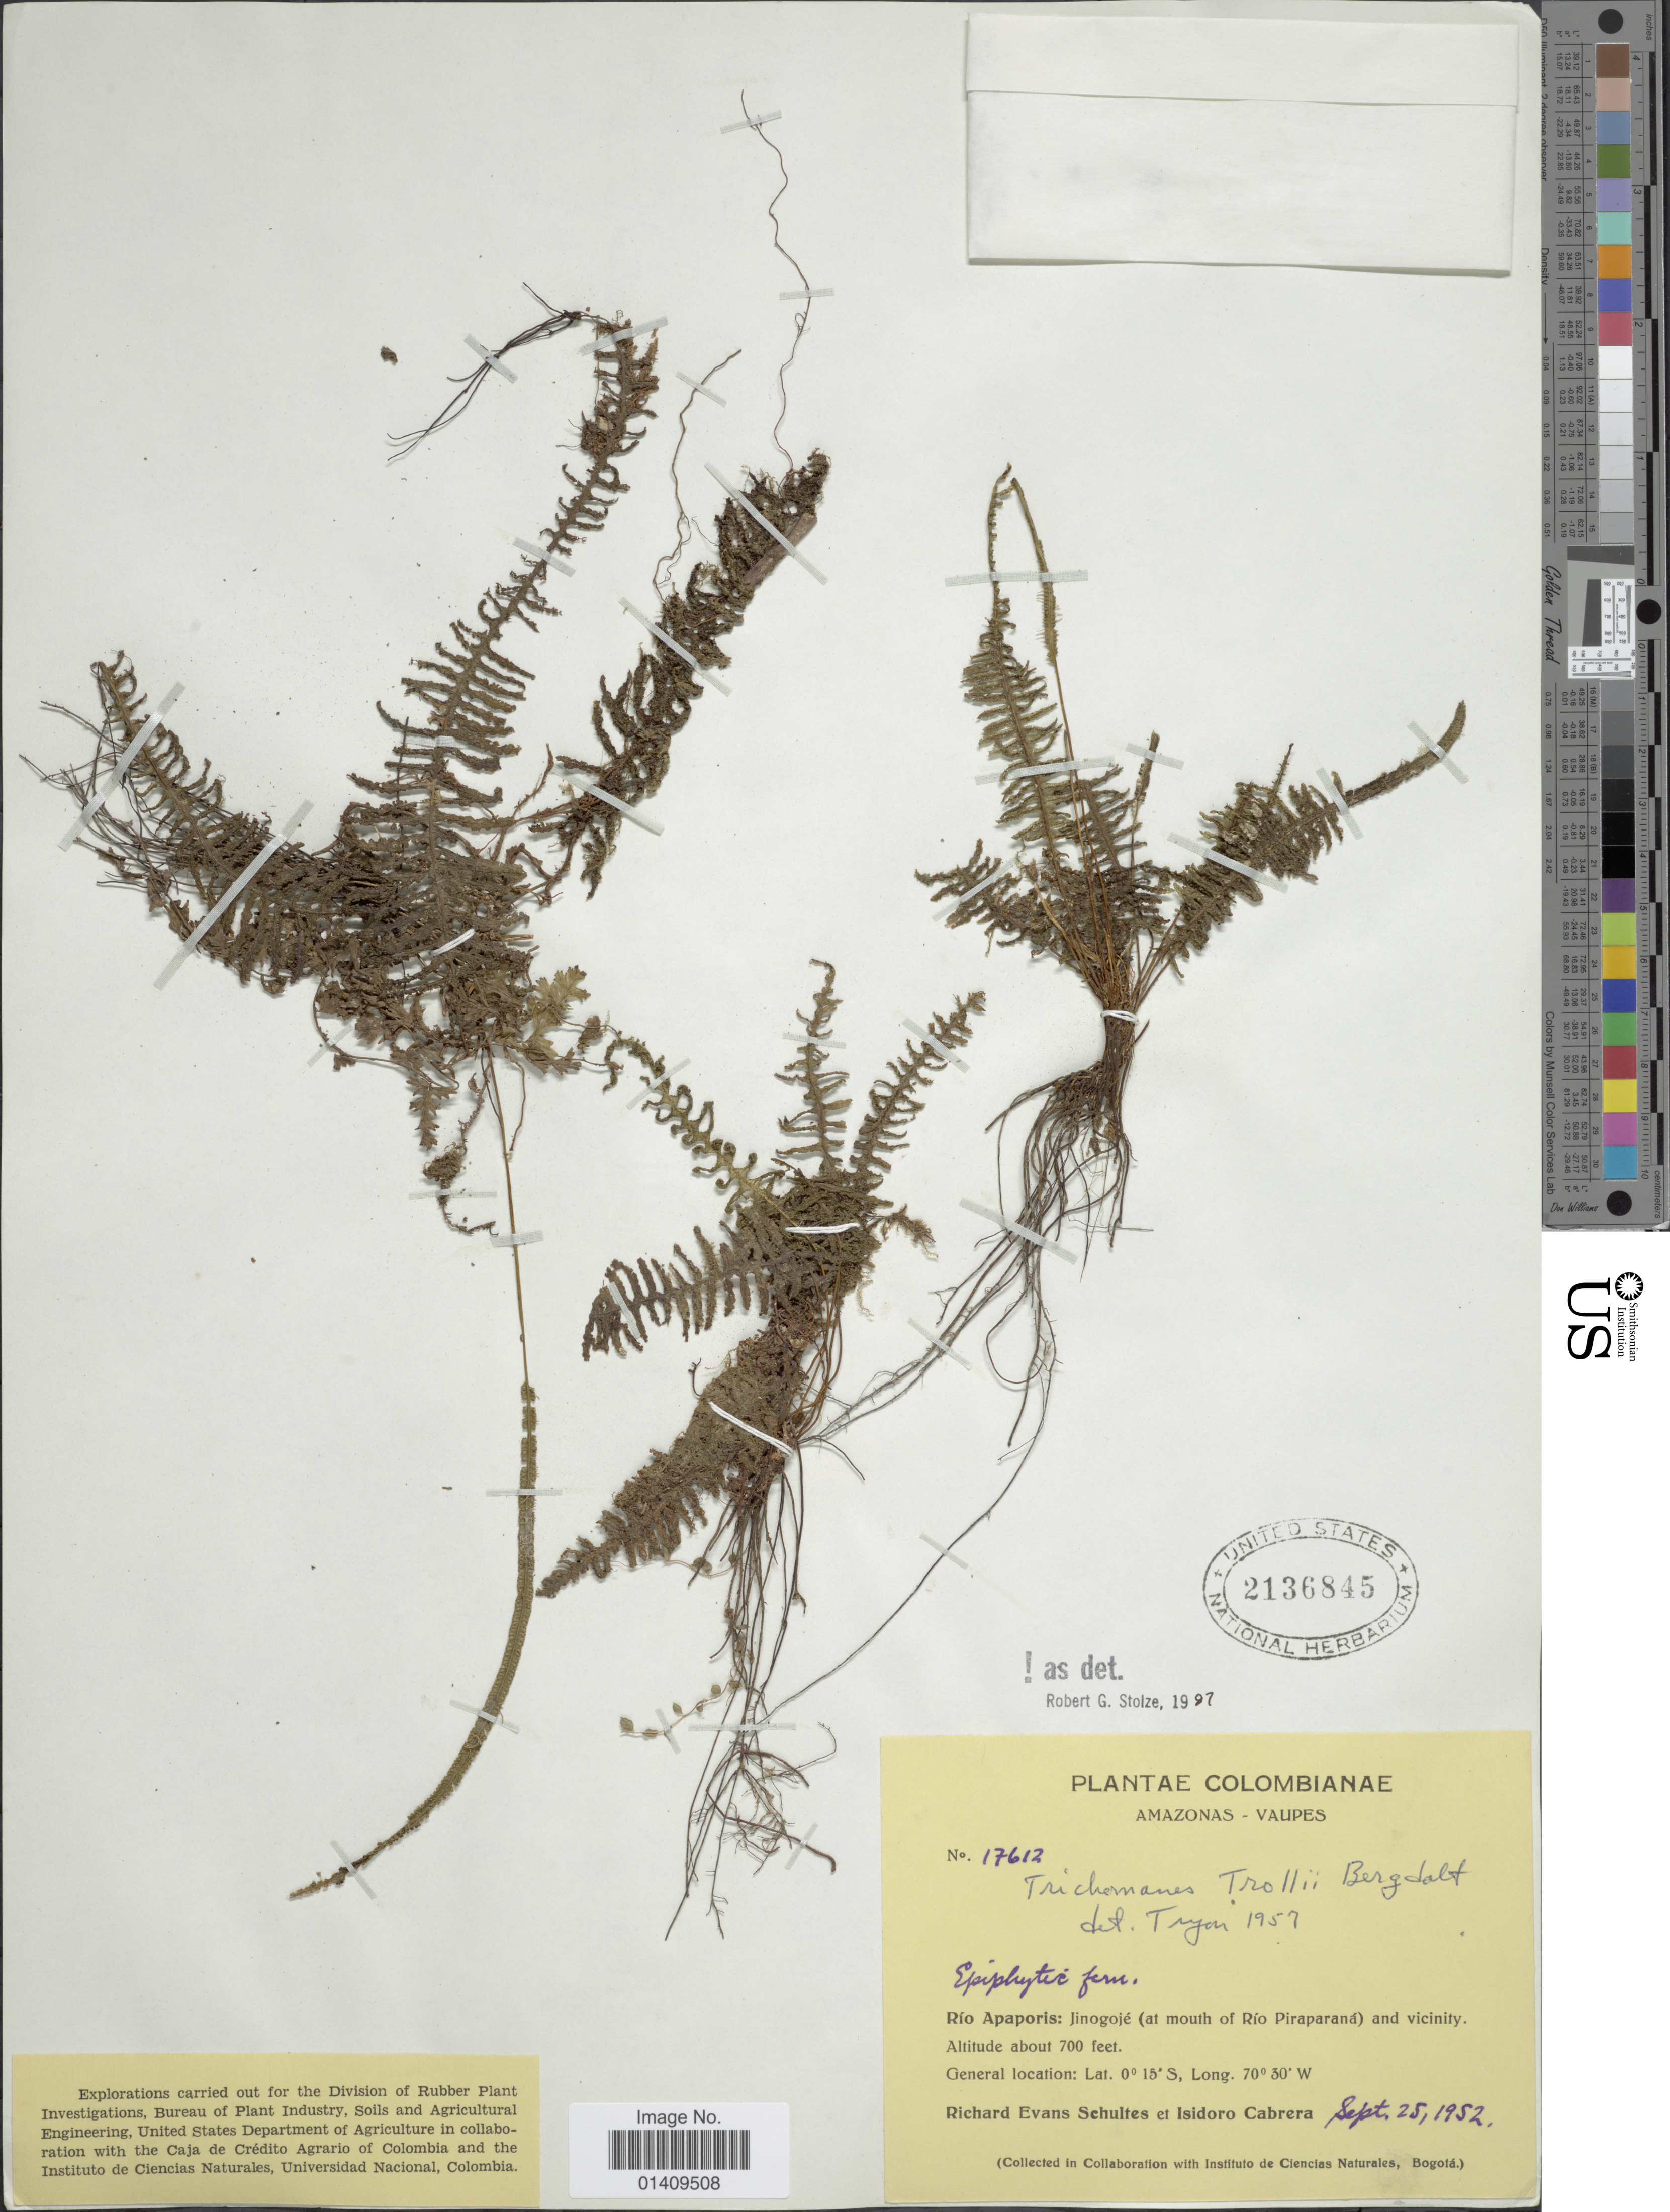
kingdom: Plantae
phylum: Tracheophyta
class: Polypodiopsida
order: Hymenophyllales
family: Hymenophyllaceae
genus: Trichomanes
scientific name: Trichomanes trollii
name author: Bergdolt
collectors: R. E. Schultes & I. Cabrera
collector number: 17612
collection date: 1952-09-25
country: Colombia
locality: Amazonas-Vaupes Rio Apaporis Jinogoje (at mouth of Rio Piraparana) and vicinity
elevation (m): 213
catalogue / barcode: US 2136845